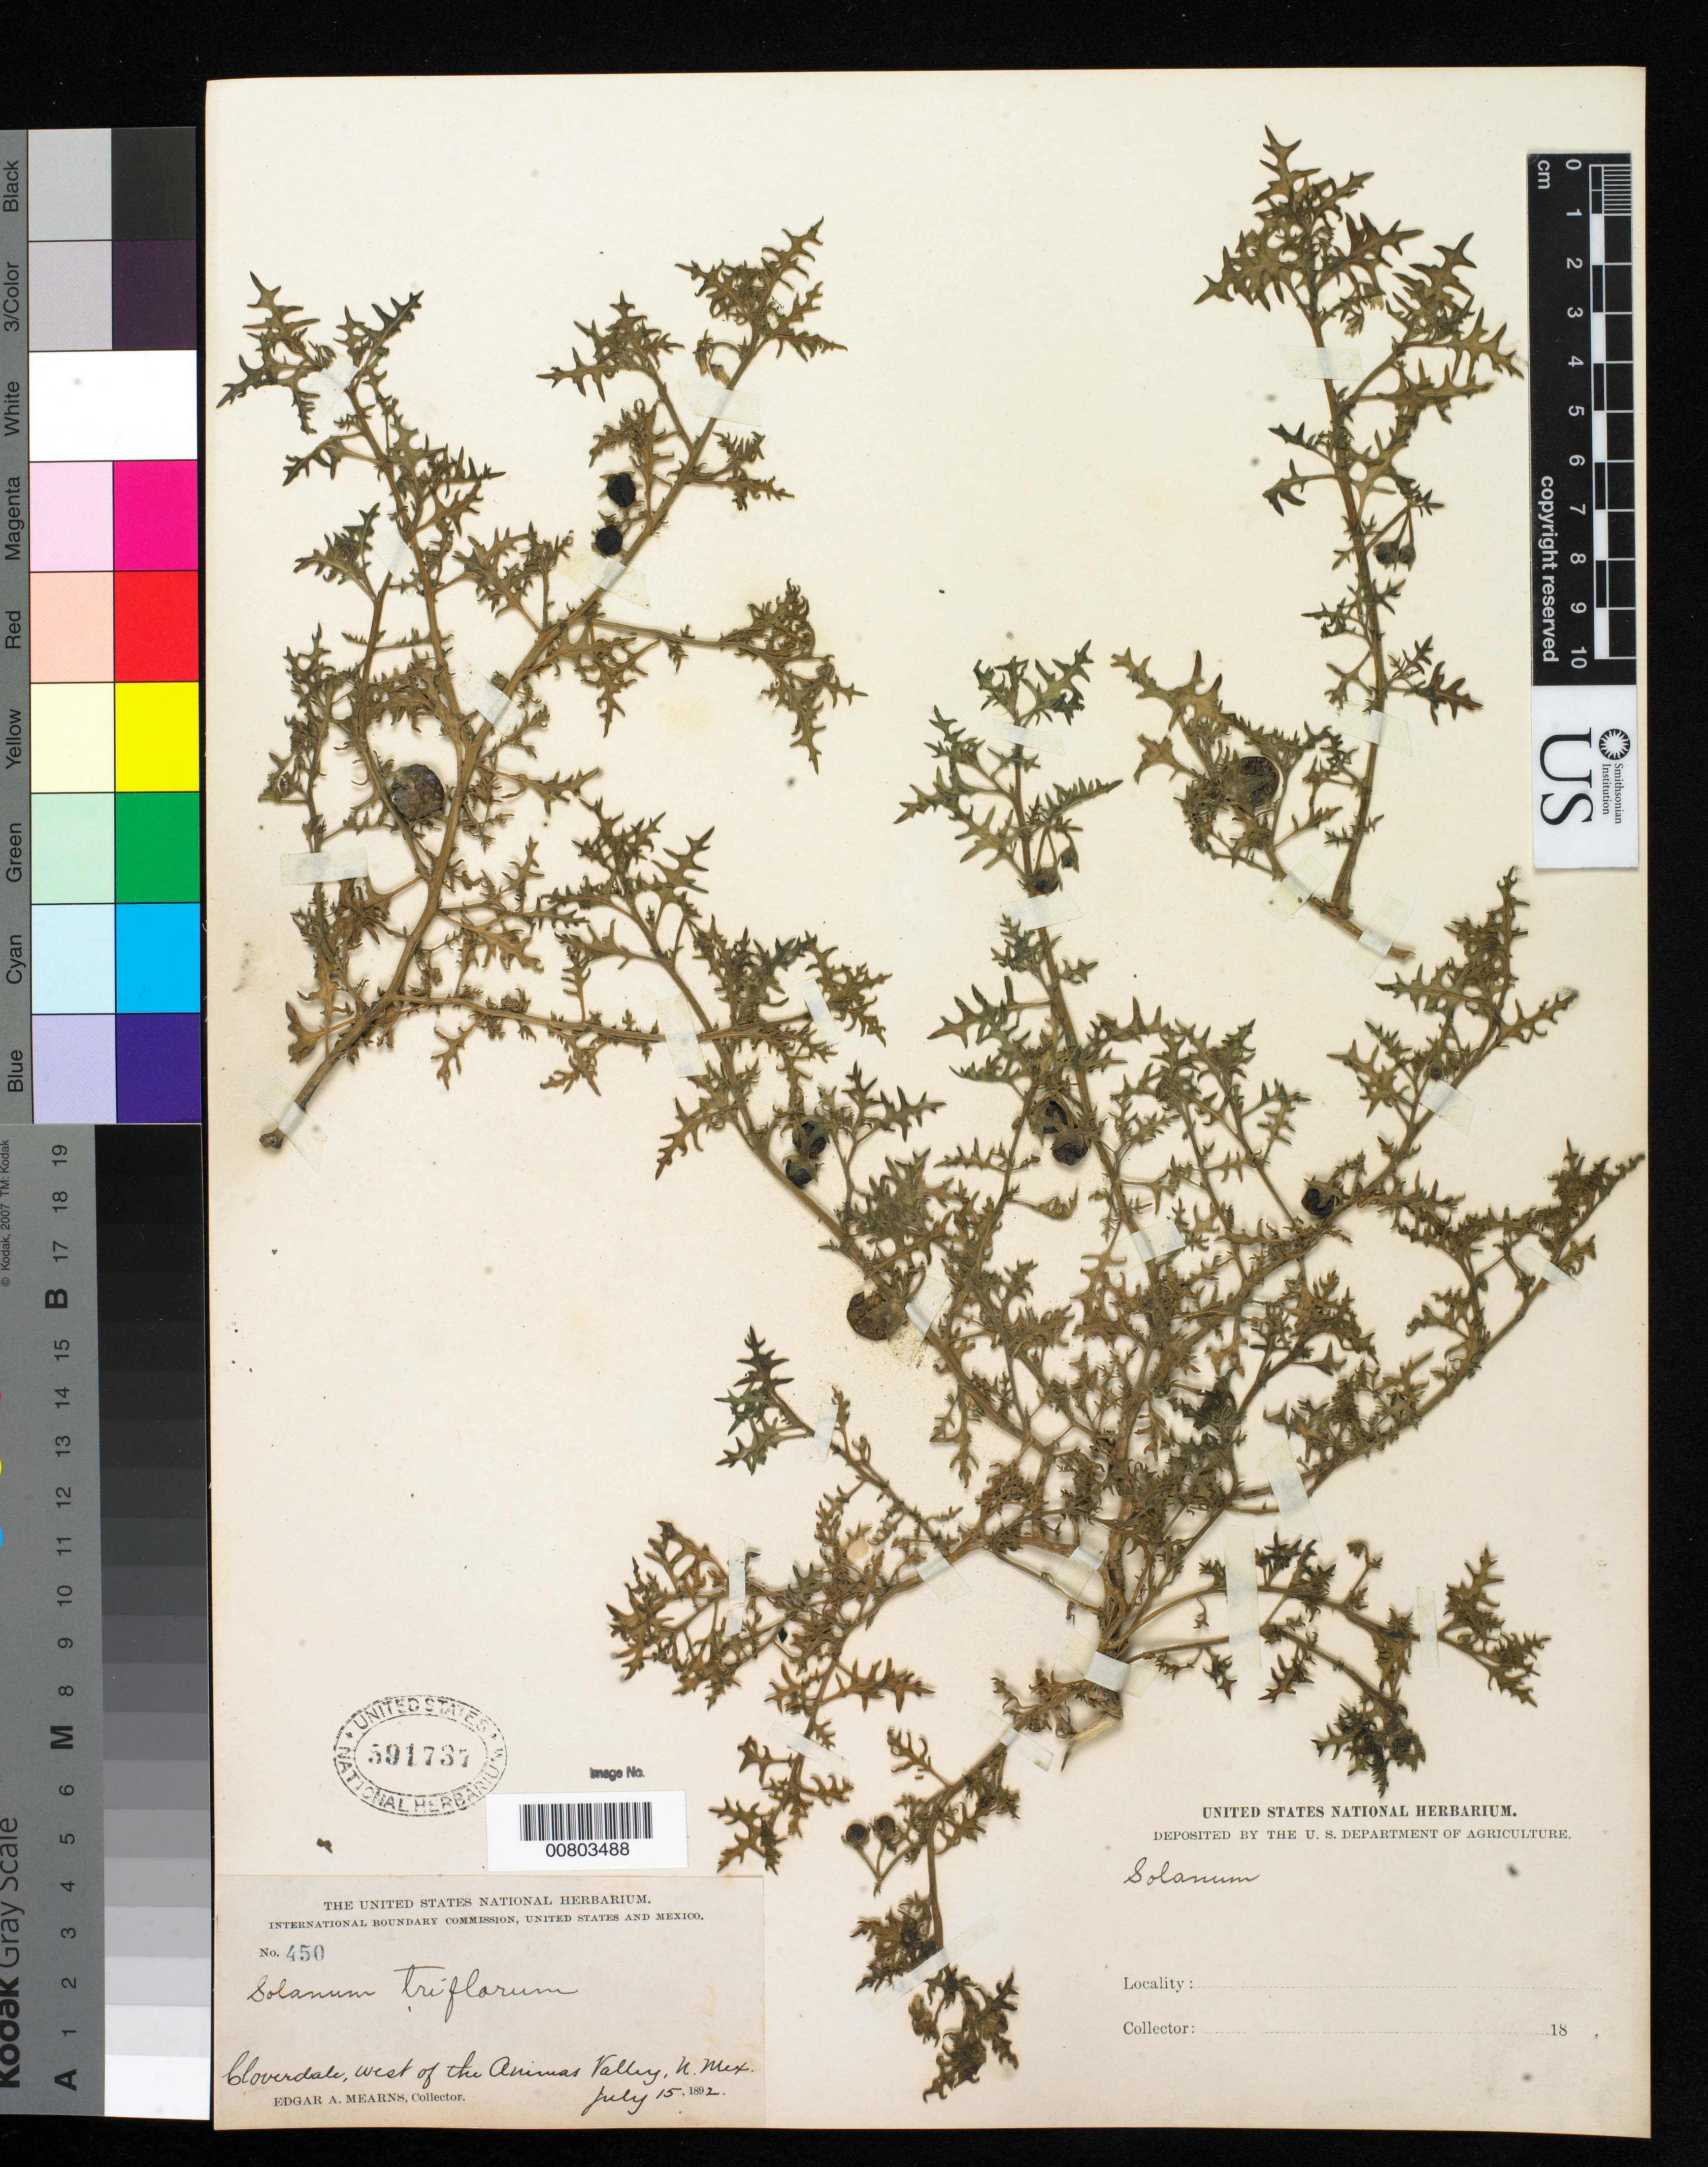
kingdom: Plantae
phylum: Tracheophyta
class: Magnoliopsida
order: Solanales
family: Solanaceae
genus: Solanum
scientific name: Solanum triflorum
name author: Nutt.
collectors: E. A. Mearns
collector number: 450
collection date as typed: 15 Jul 1892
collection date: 1892-07-15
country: United States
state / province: New Mexico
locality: Cloverdale, west of the Animas Valley, New Mexico.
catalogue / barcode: US 591737